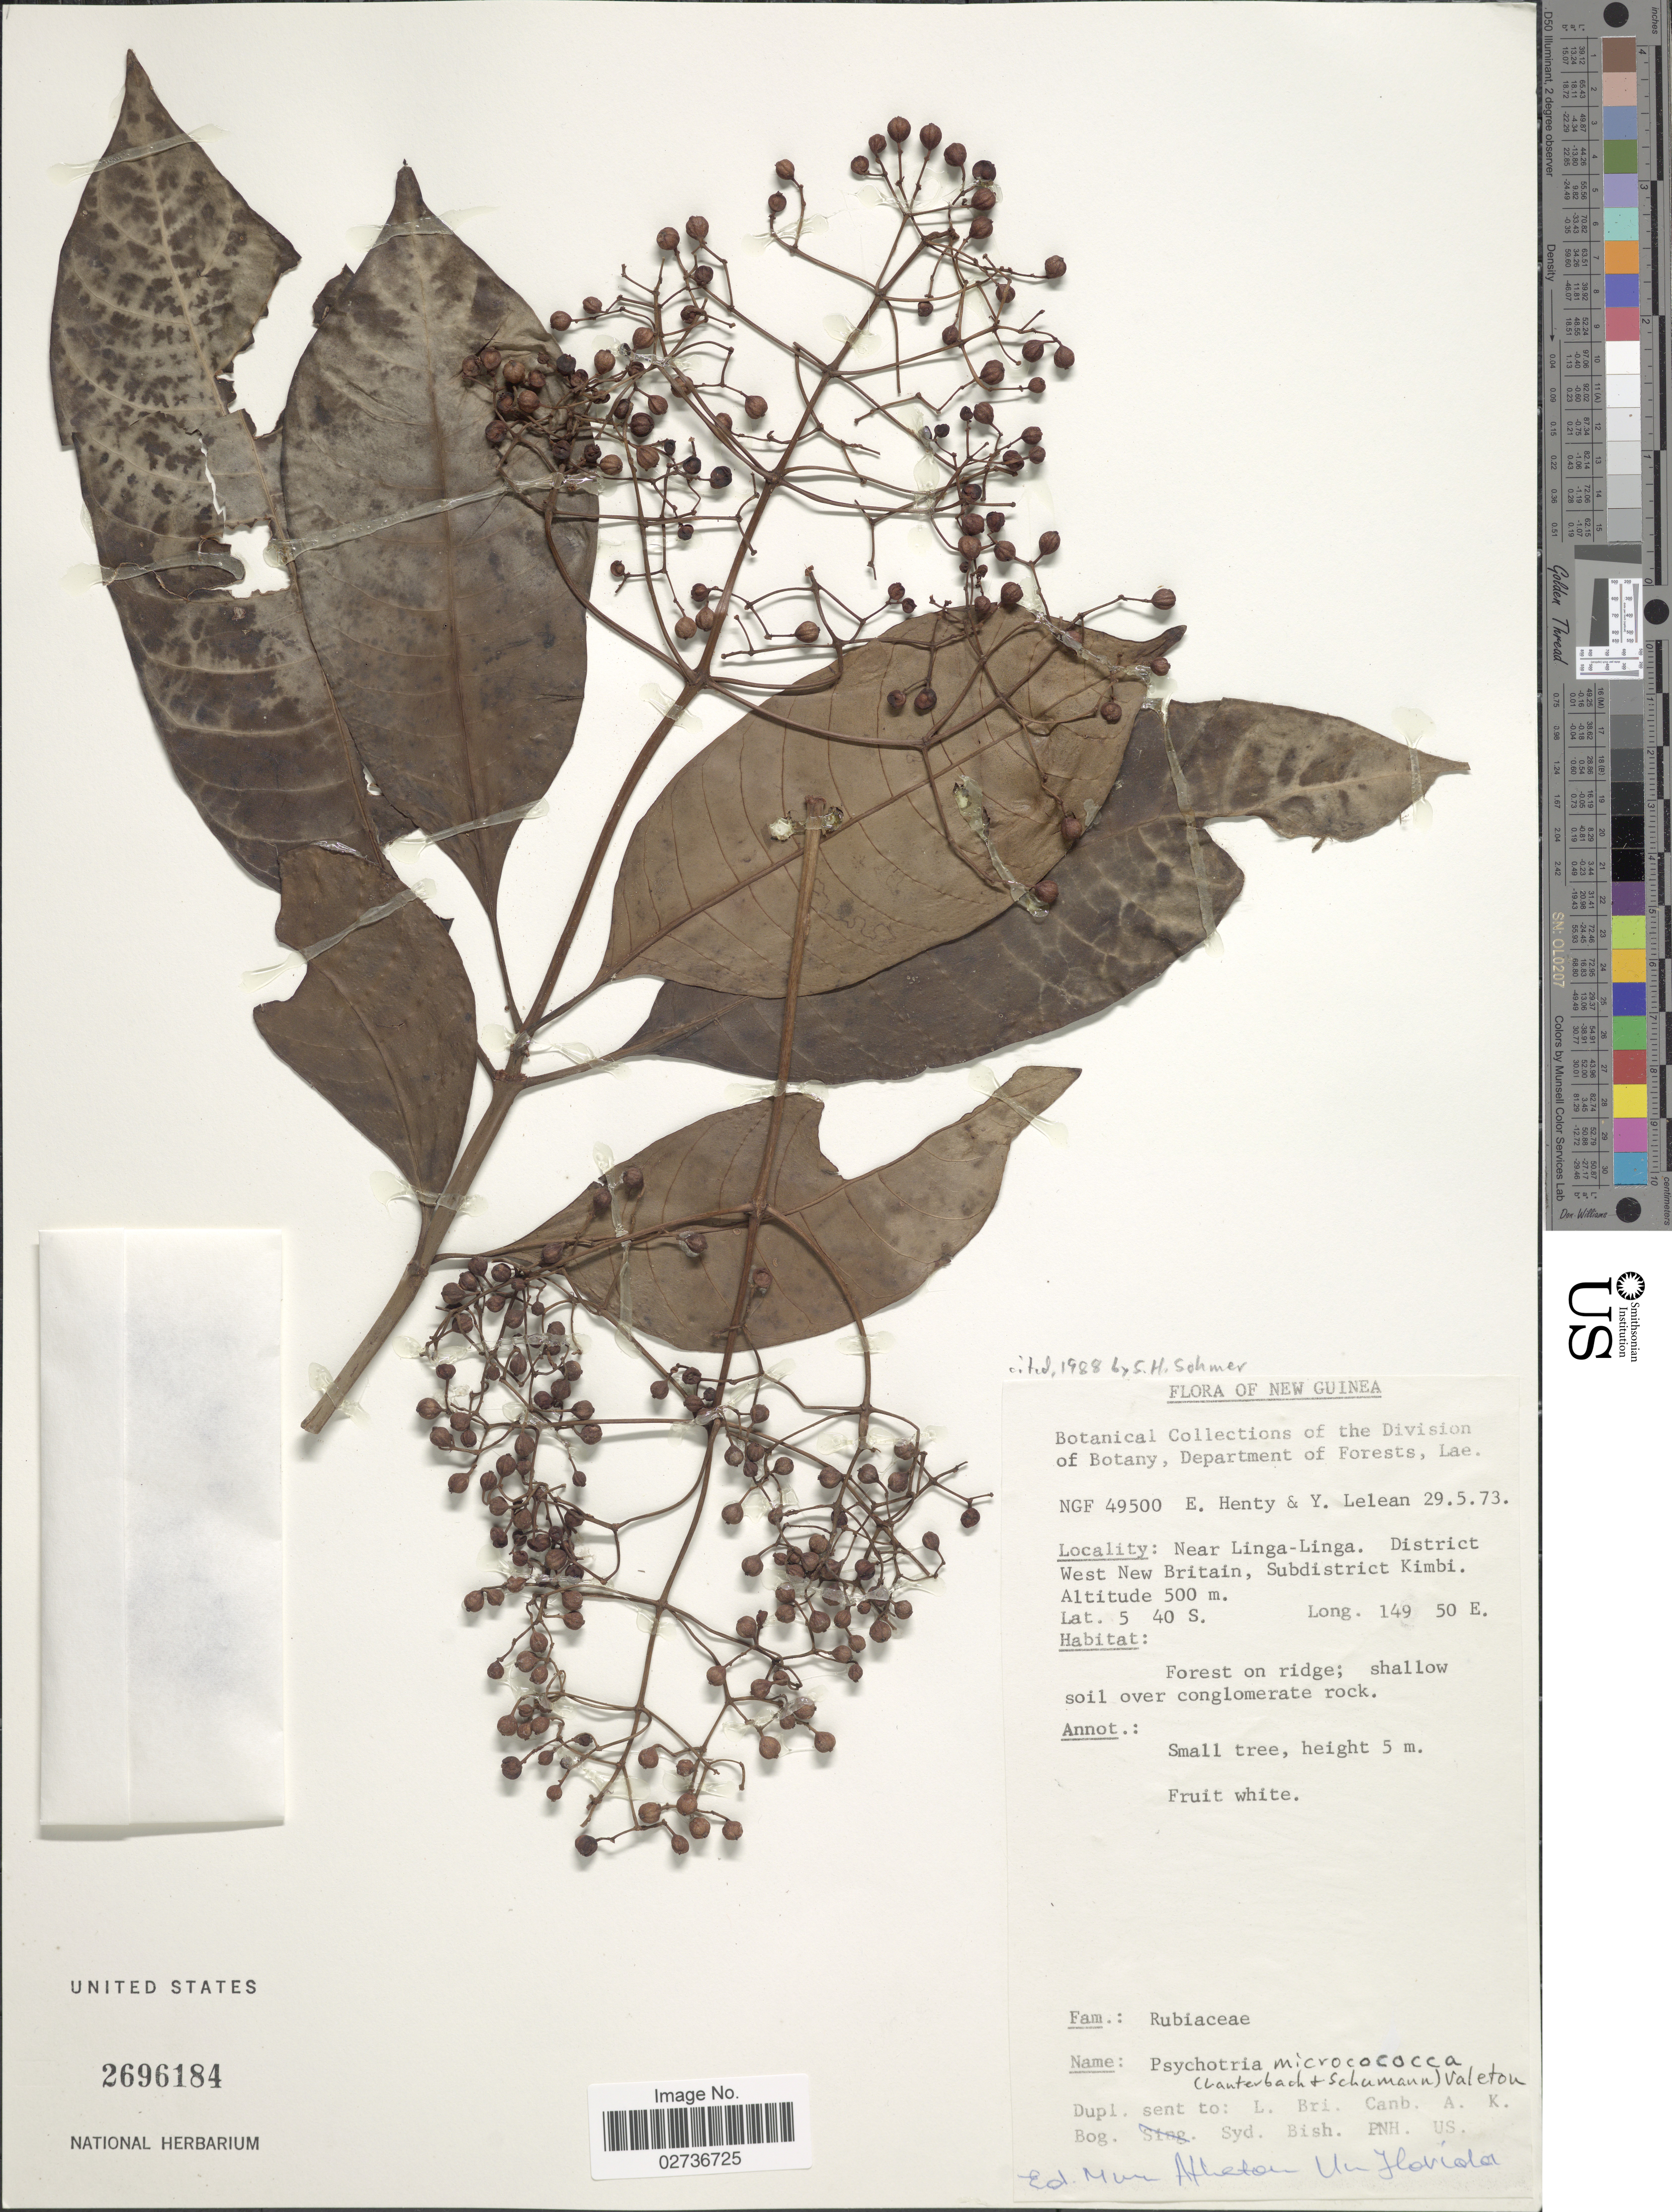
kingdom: Plantae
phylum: Tracheophyta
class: Magnoliopsida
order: Gentianales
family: Rubiaceae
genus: Psychotria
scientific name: Psychotria micrococca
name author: (Lauterb. & Shumann) Valeton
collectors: E. Henty & Y. Lelean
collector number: NGF49500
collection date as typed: Transcribed d/m/y: 29/5/73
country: Papua New Guinea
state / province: West New Britain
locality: New Guinea. Near Linga-Linga. District West New Britain, Subdistrict Kimbi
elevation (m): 500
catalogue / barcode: US 2696184